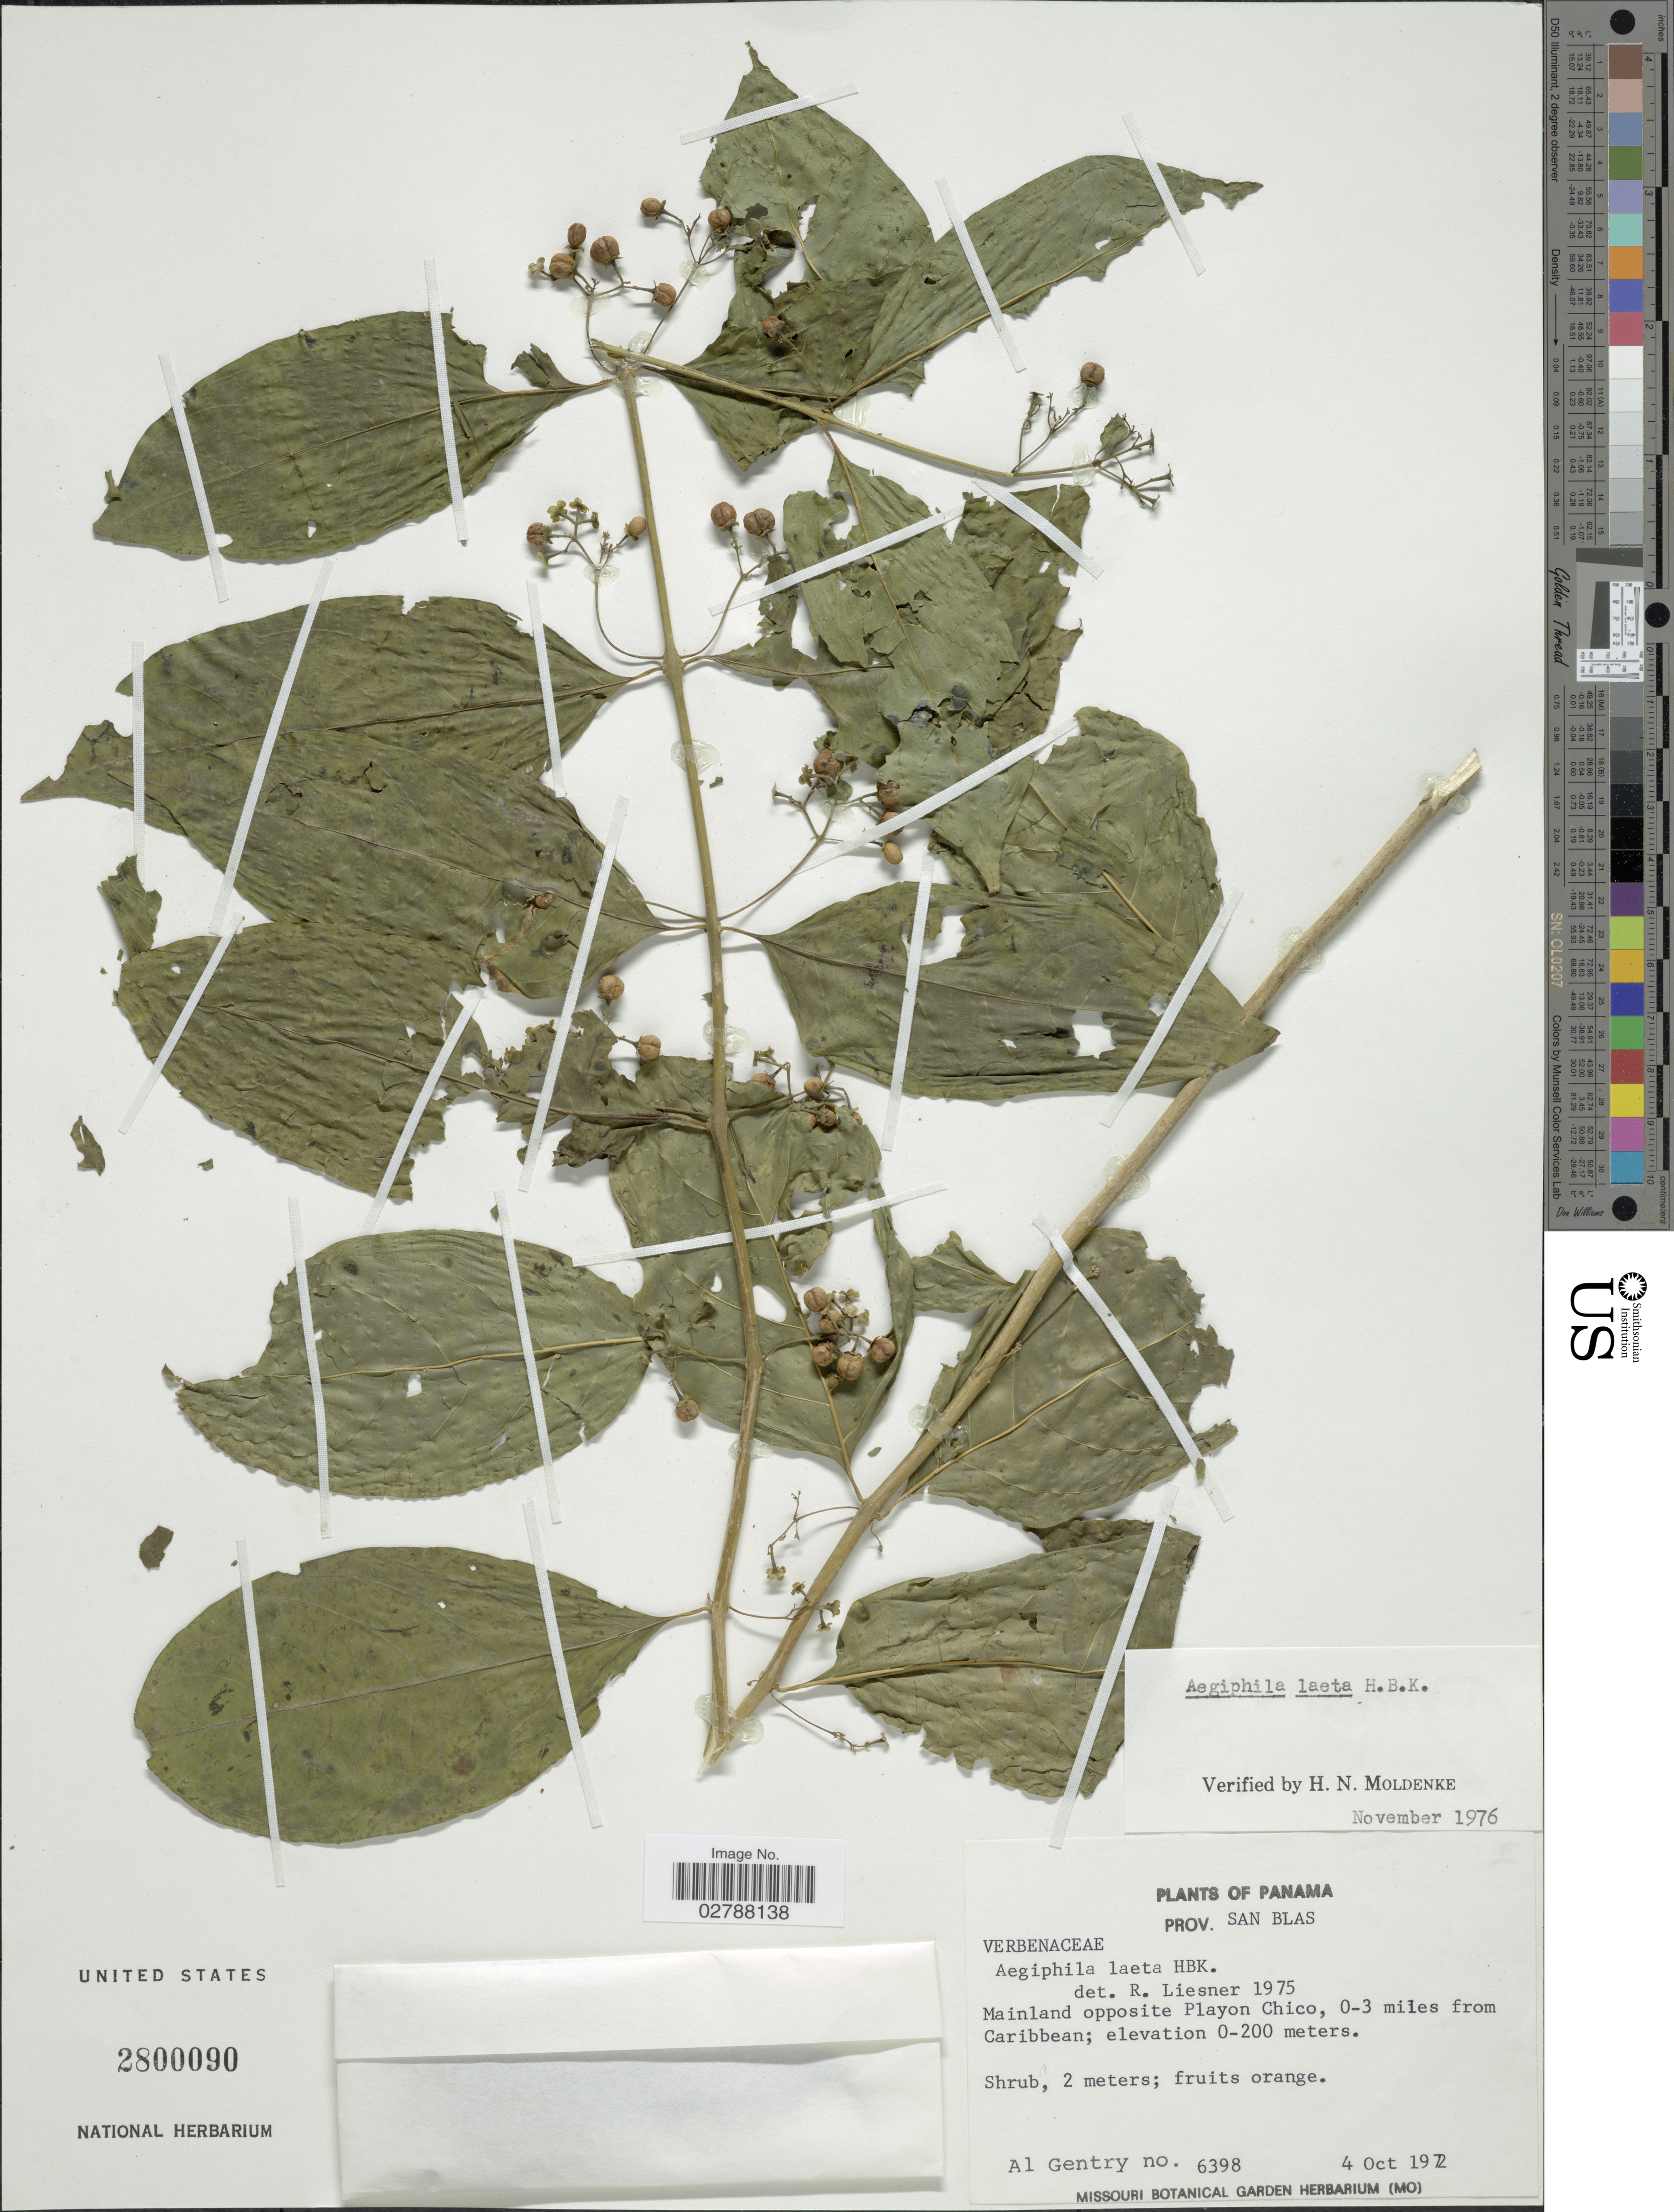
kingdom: Plantae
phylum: Tracheophyta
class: Magnoliopsida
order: Lamiales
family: Lamiaceae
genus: Aegiphila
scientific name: Aegiphila laeta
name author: Kunth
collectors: A. H. Gentry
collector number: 6398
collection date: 1972-10-04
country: Panama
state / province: Kuna Yala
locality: Prov. San Blas. Mainland opposite Playon Chico, 0-3 miles from Caribbean.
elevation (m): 0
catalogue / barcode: US 2800090